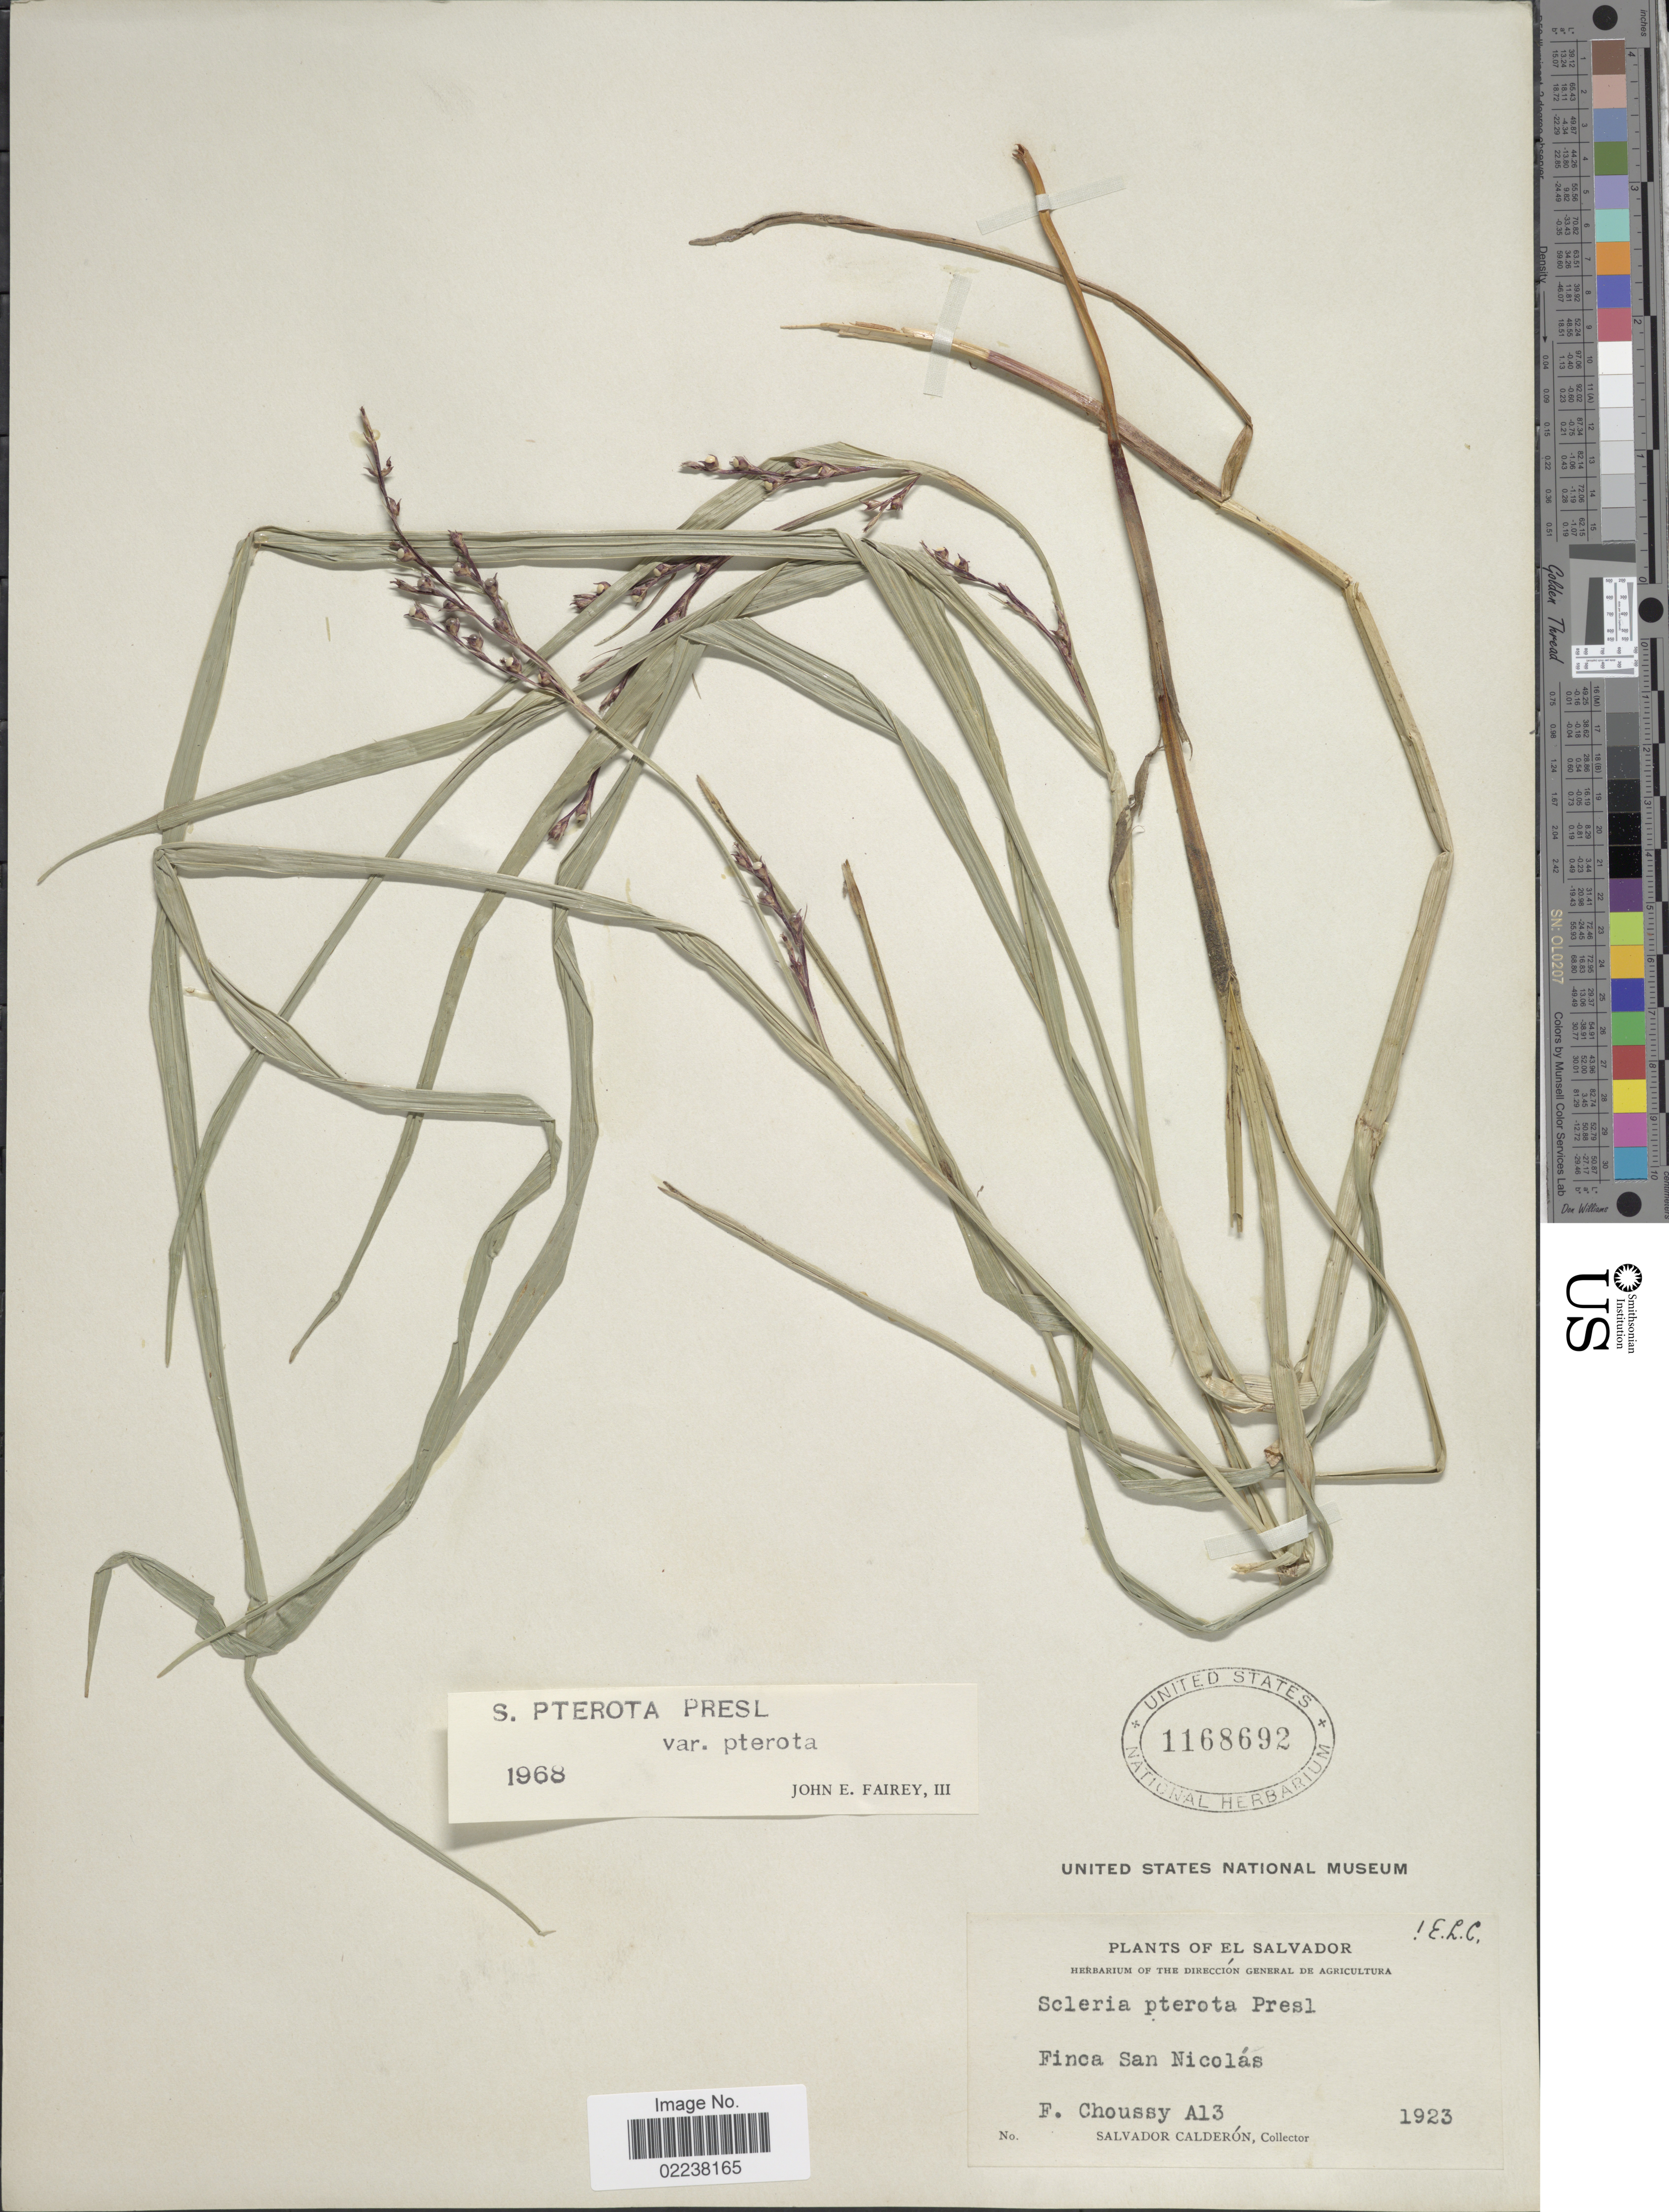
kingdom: Plantae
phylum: Tracheophyta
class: Liliopsida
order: Poales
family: Cyperaceae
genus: Scleria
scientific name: Scleria gaertneri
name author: Raddi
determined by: Strong, Mark T., (BOT), Smithsonian Institution - National Museum of Natural History (UNITED STATES)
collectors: S. Calderón & F. Choussy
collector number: A13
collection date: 1923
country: El Salvador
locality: Finca San Nicolas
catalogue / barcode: US 1168692